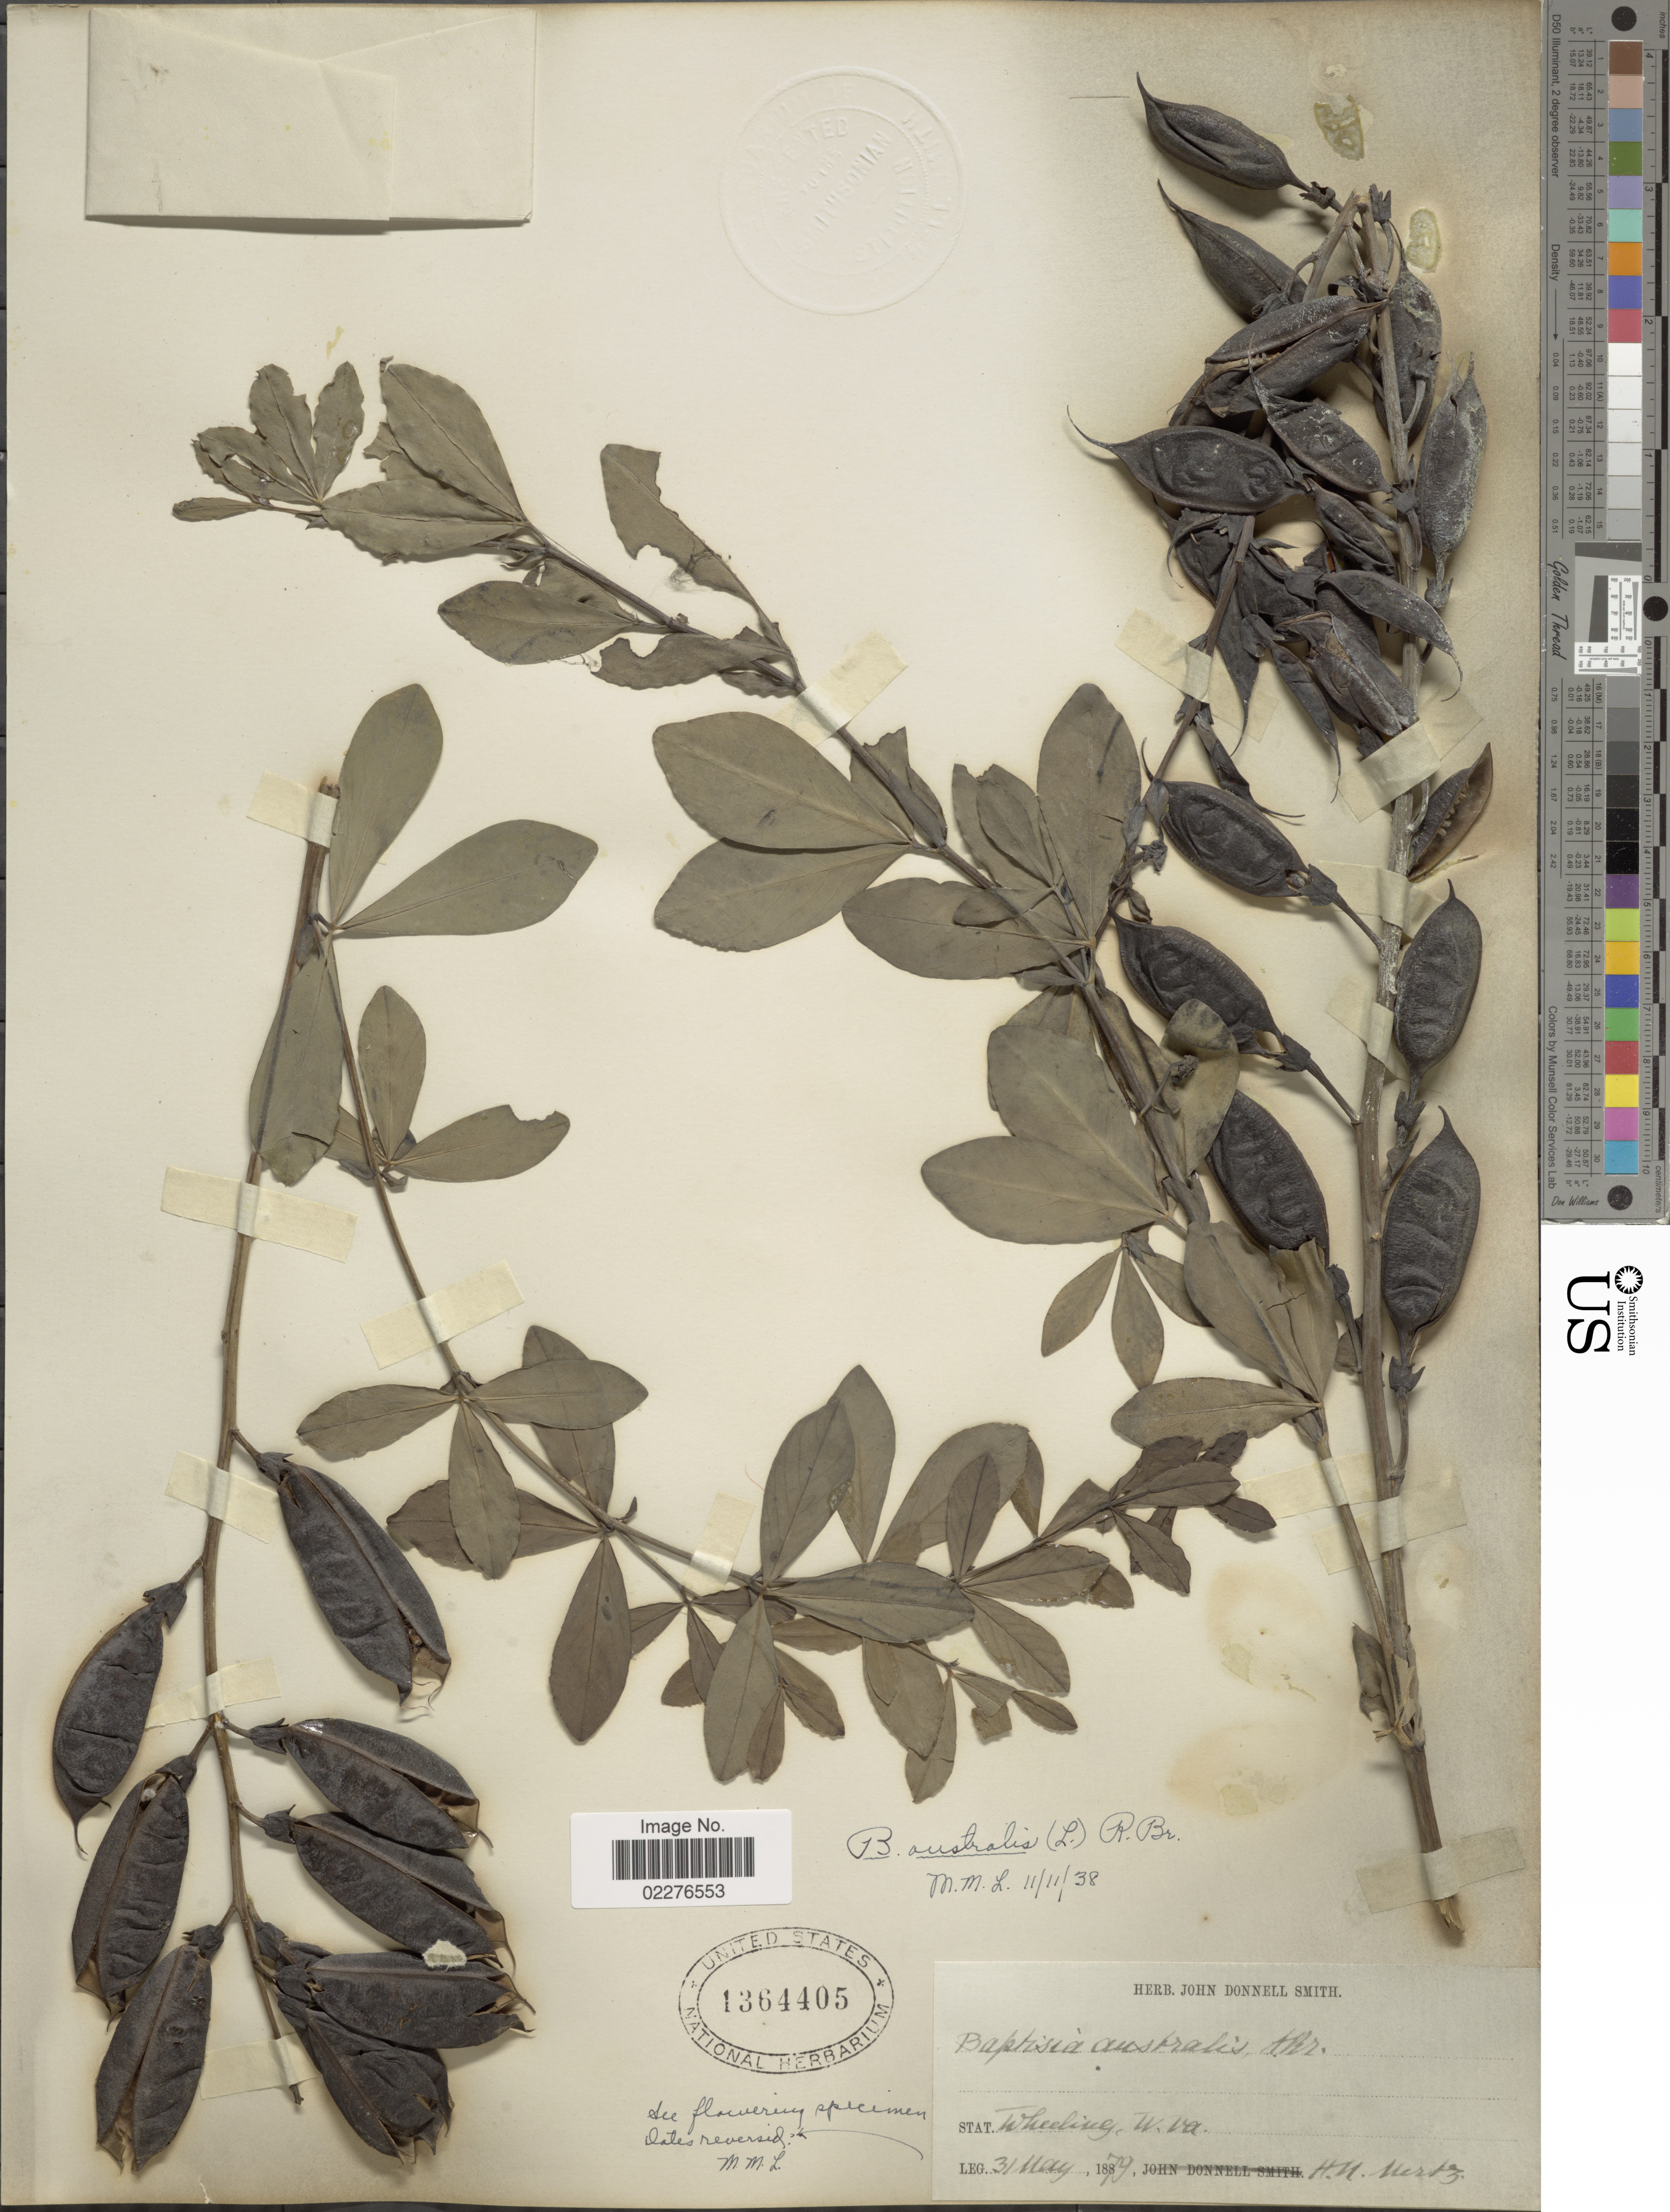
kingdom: Plantae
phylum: Tracheophyta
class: Magnoliopsida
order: Fabales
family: Fabaceae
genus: Baptisia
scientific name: Baptisia australis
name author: (L.) R. Br.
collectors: H. Mertz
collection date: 1879-05-31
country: United States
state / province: West Virginia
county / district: Ohio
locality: Wheeling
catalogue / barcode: US 1364405